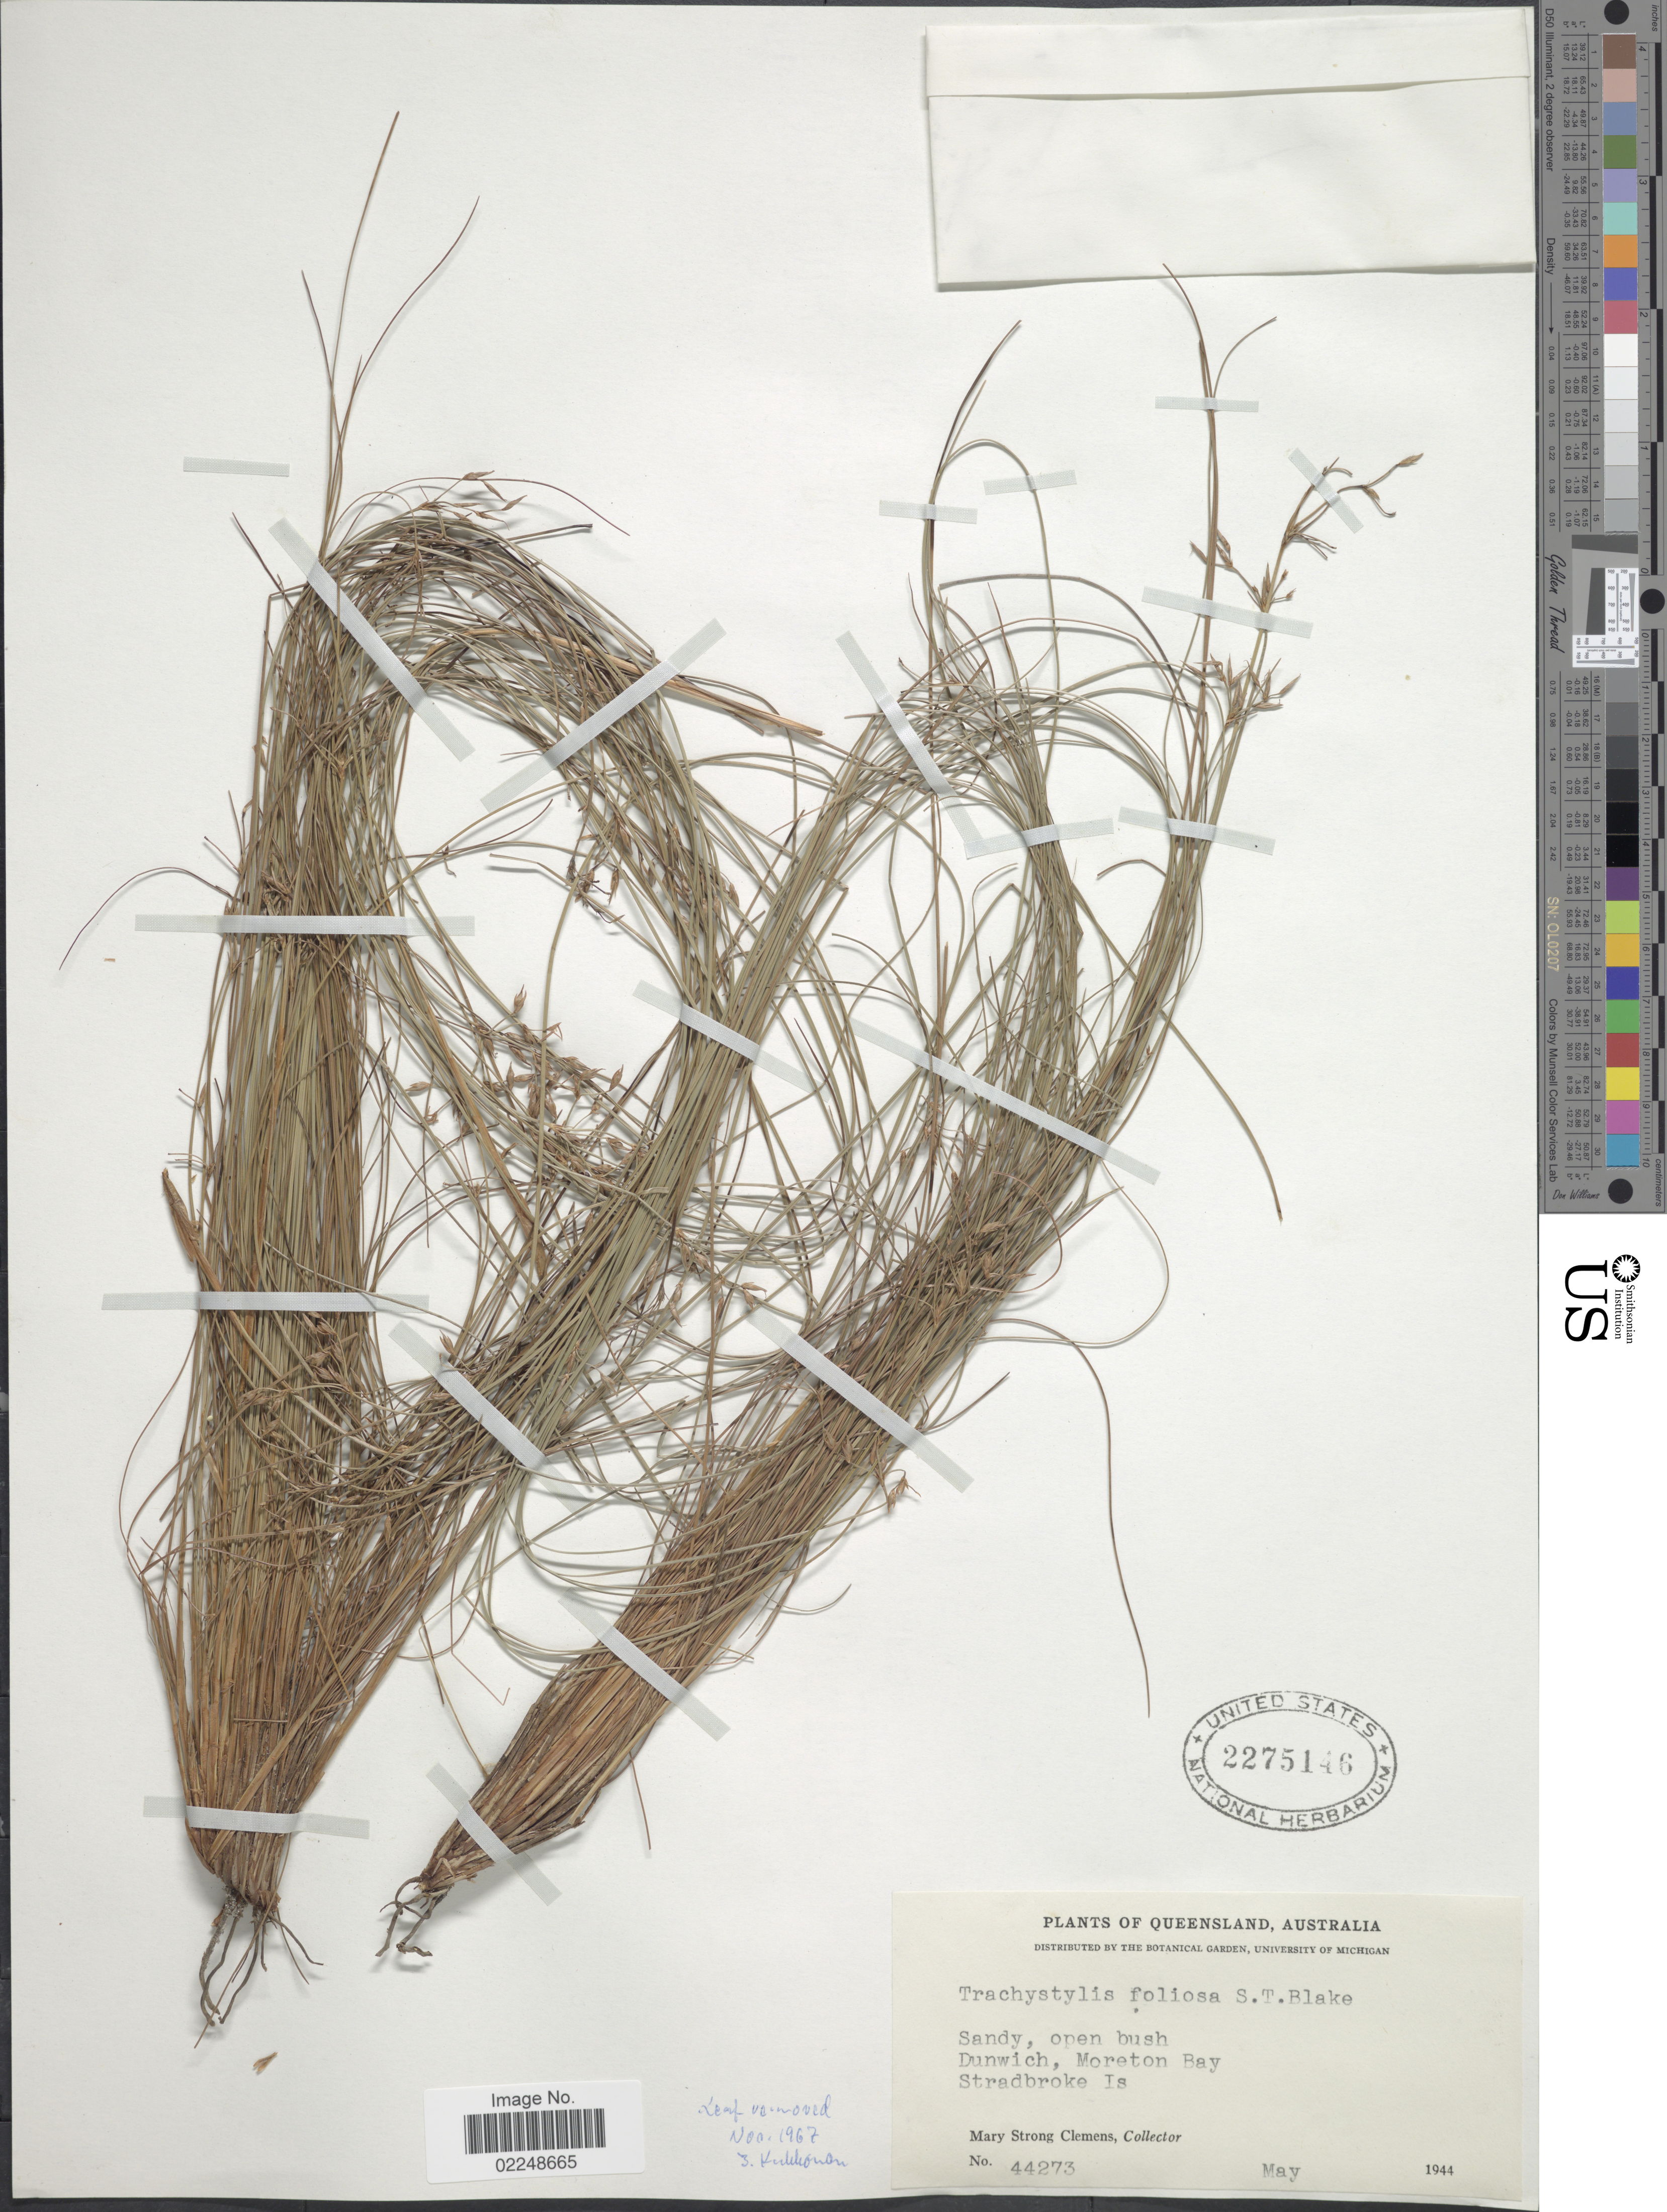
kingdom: Plantae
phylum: Tracheophyta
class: Liliopsida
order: Poales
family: Cyperaceae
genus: Trachystylis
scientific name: Trachystylis stradbrokensis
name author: (Domin) Kük.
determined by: Strong, Mark T., (BOT), Smithsonian Institution - National Museum of Natural History (UNITED STATES)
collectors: M. S. Clemens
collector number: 44273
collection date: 1944-05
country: Australia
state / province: Queensland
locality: Dunwich, Moreton Bay, Stradbroke Is.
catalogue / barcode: US 2275146